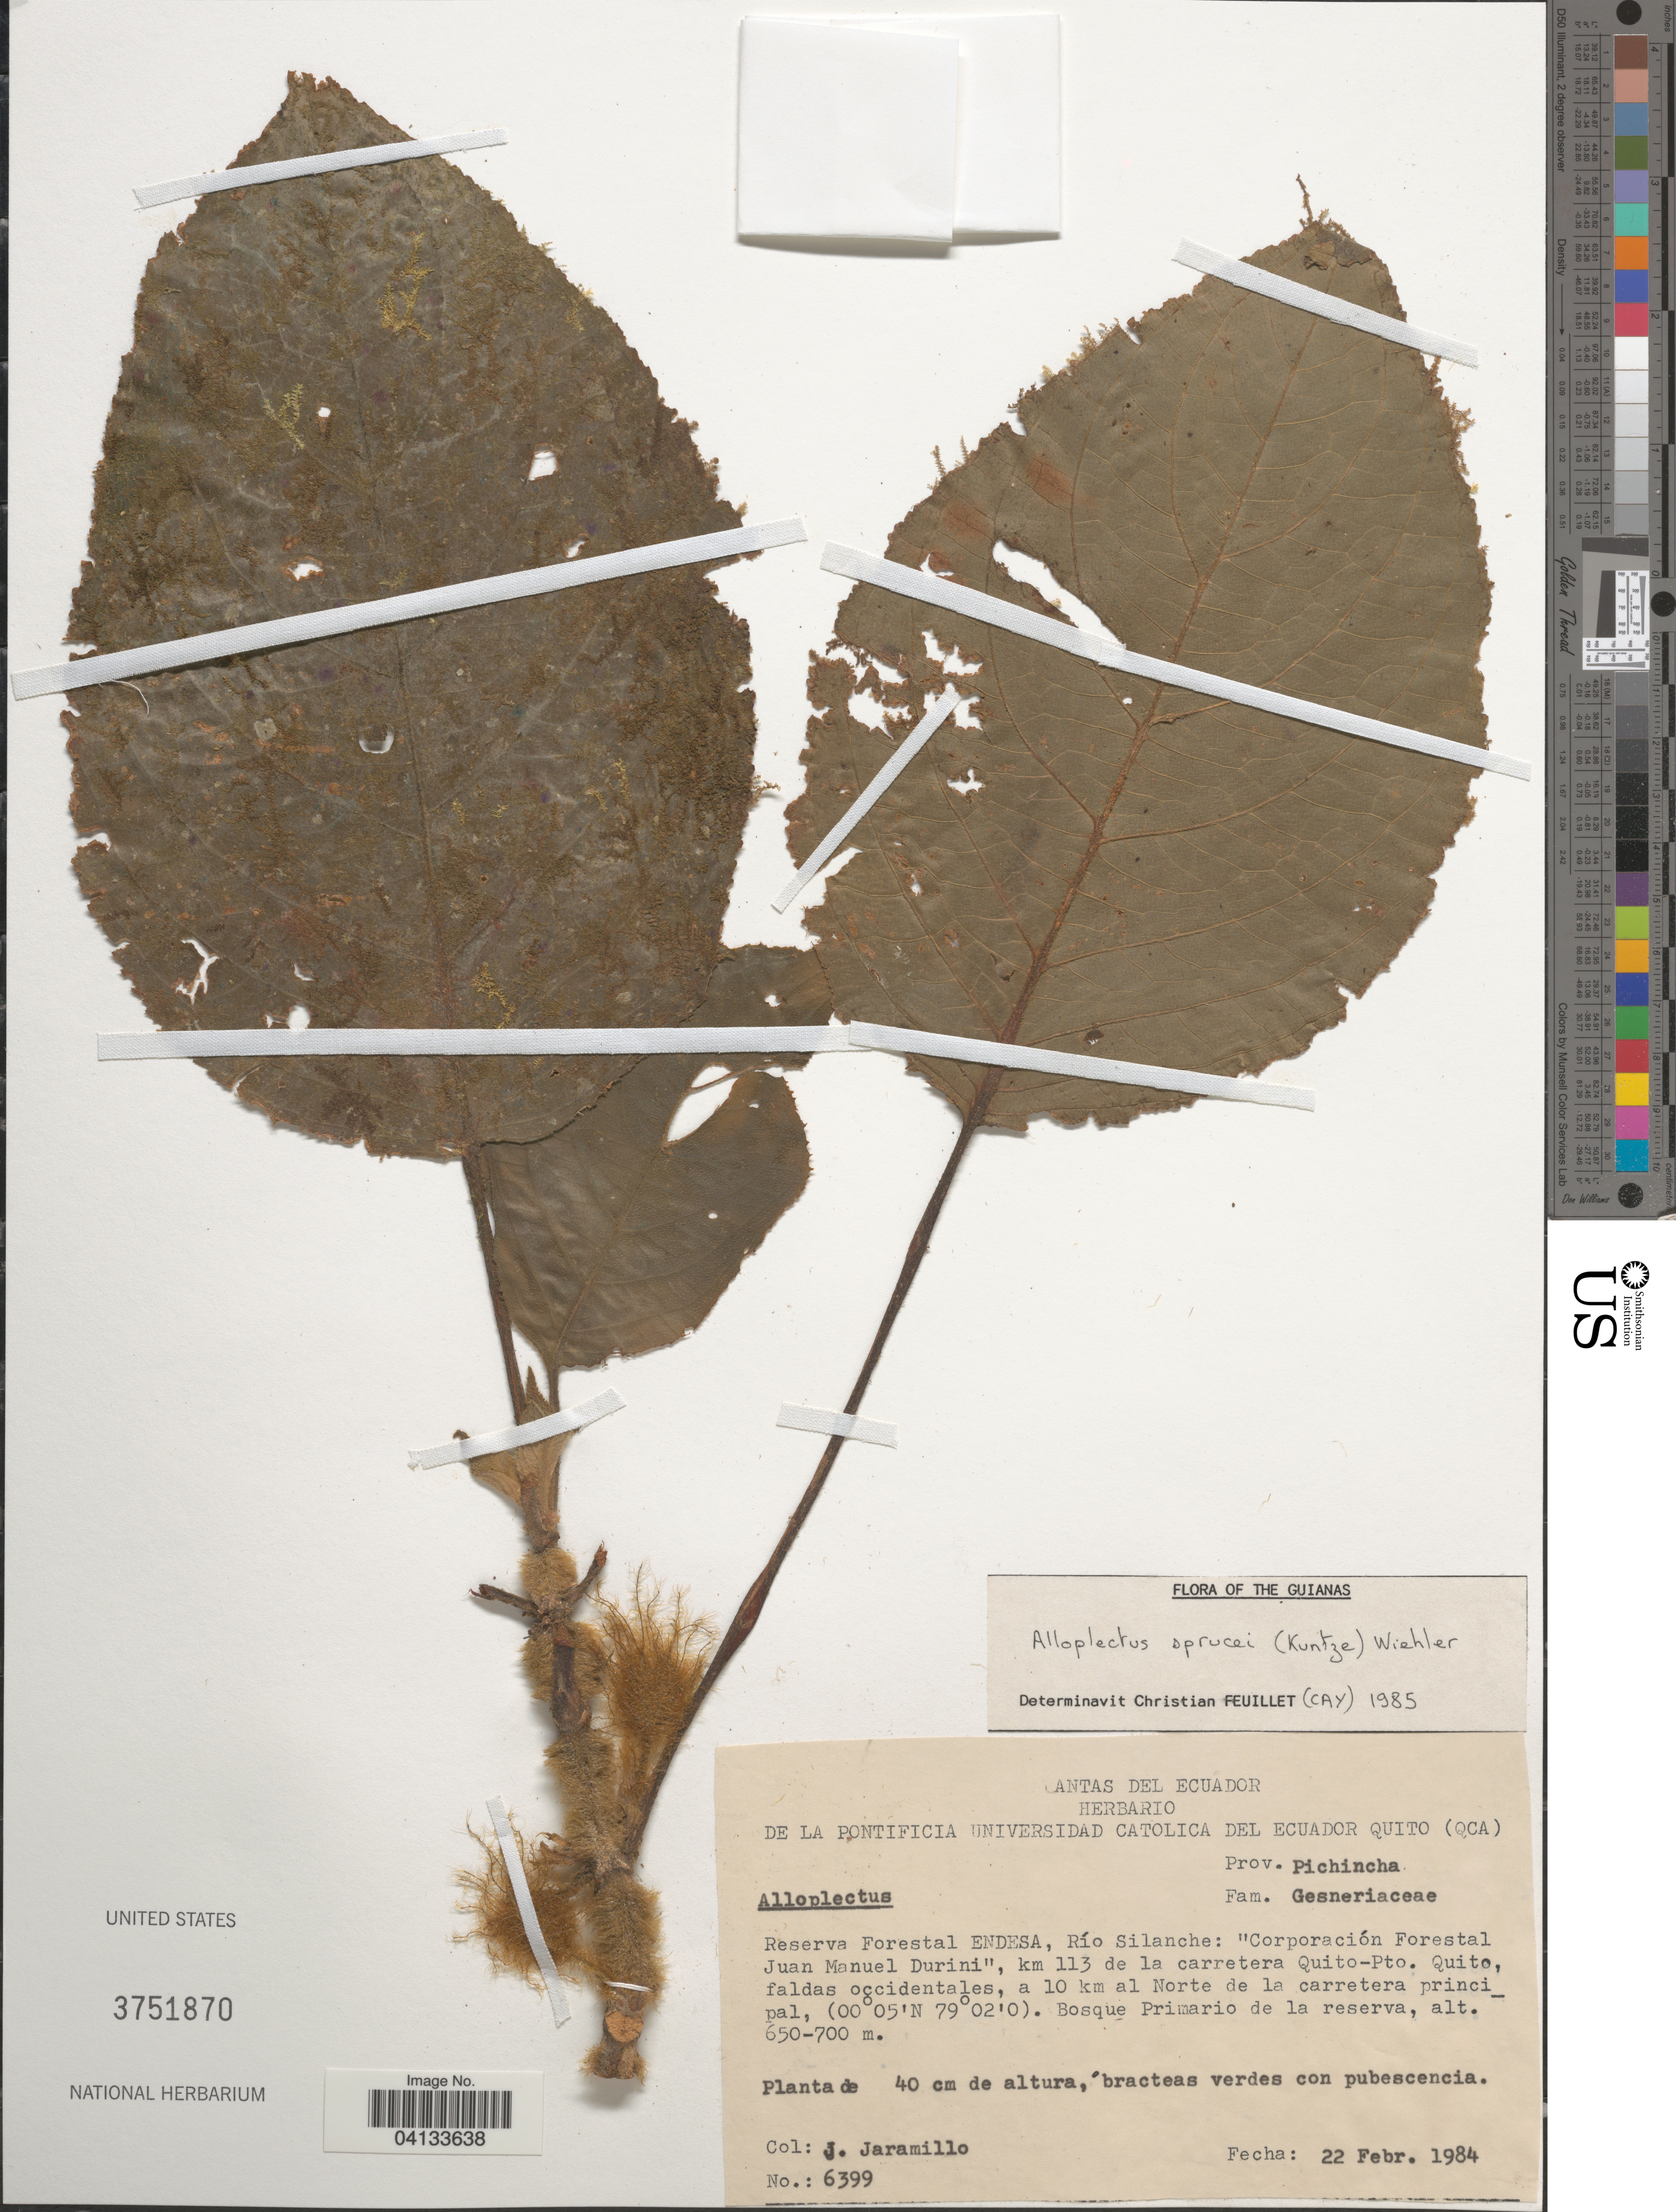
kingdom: Plantae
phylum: Tracheophyta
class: Magnoliopsida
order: Lamiales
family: Gesneriaceae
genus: Alloplectus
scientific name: Alloplectus sprucei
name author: (Kuntze) Wiehler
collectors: J. Jaramillo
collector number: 6399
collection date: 1984-02-22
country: Ecuador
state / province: Pichincha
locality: Reserva Forestal ENDESA, Río Silanche: "Corporación Forestal Juan Manuel Durini", km 113 de la carretera Quito-Pto. Quito, faldas occidentales, a 10 km al Norte de la carretera principal.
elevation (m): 650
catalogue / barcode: US 3751870